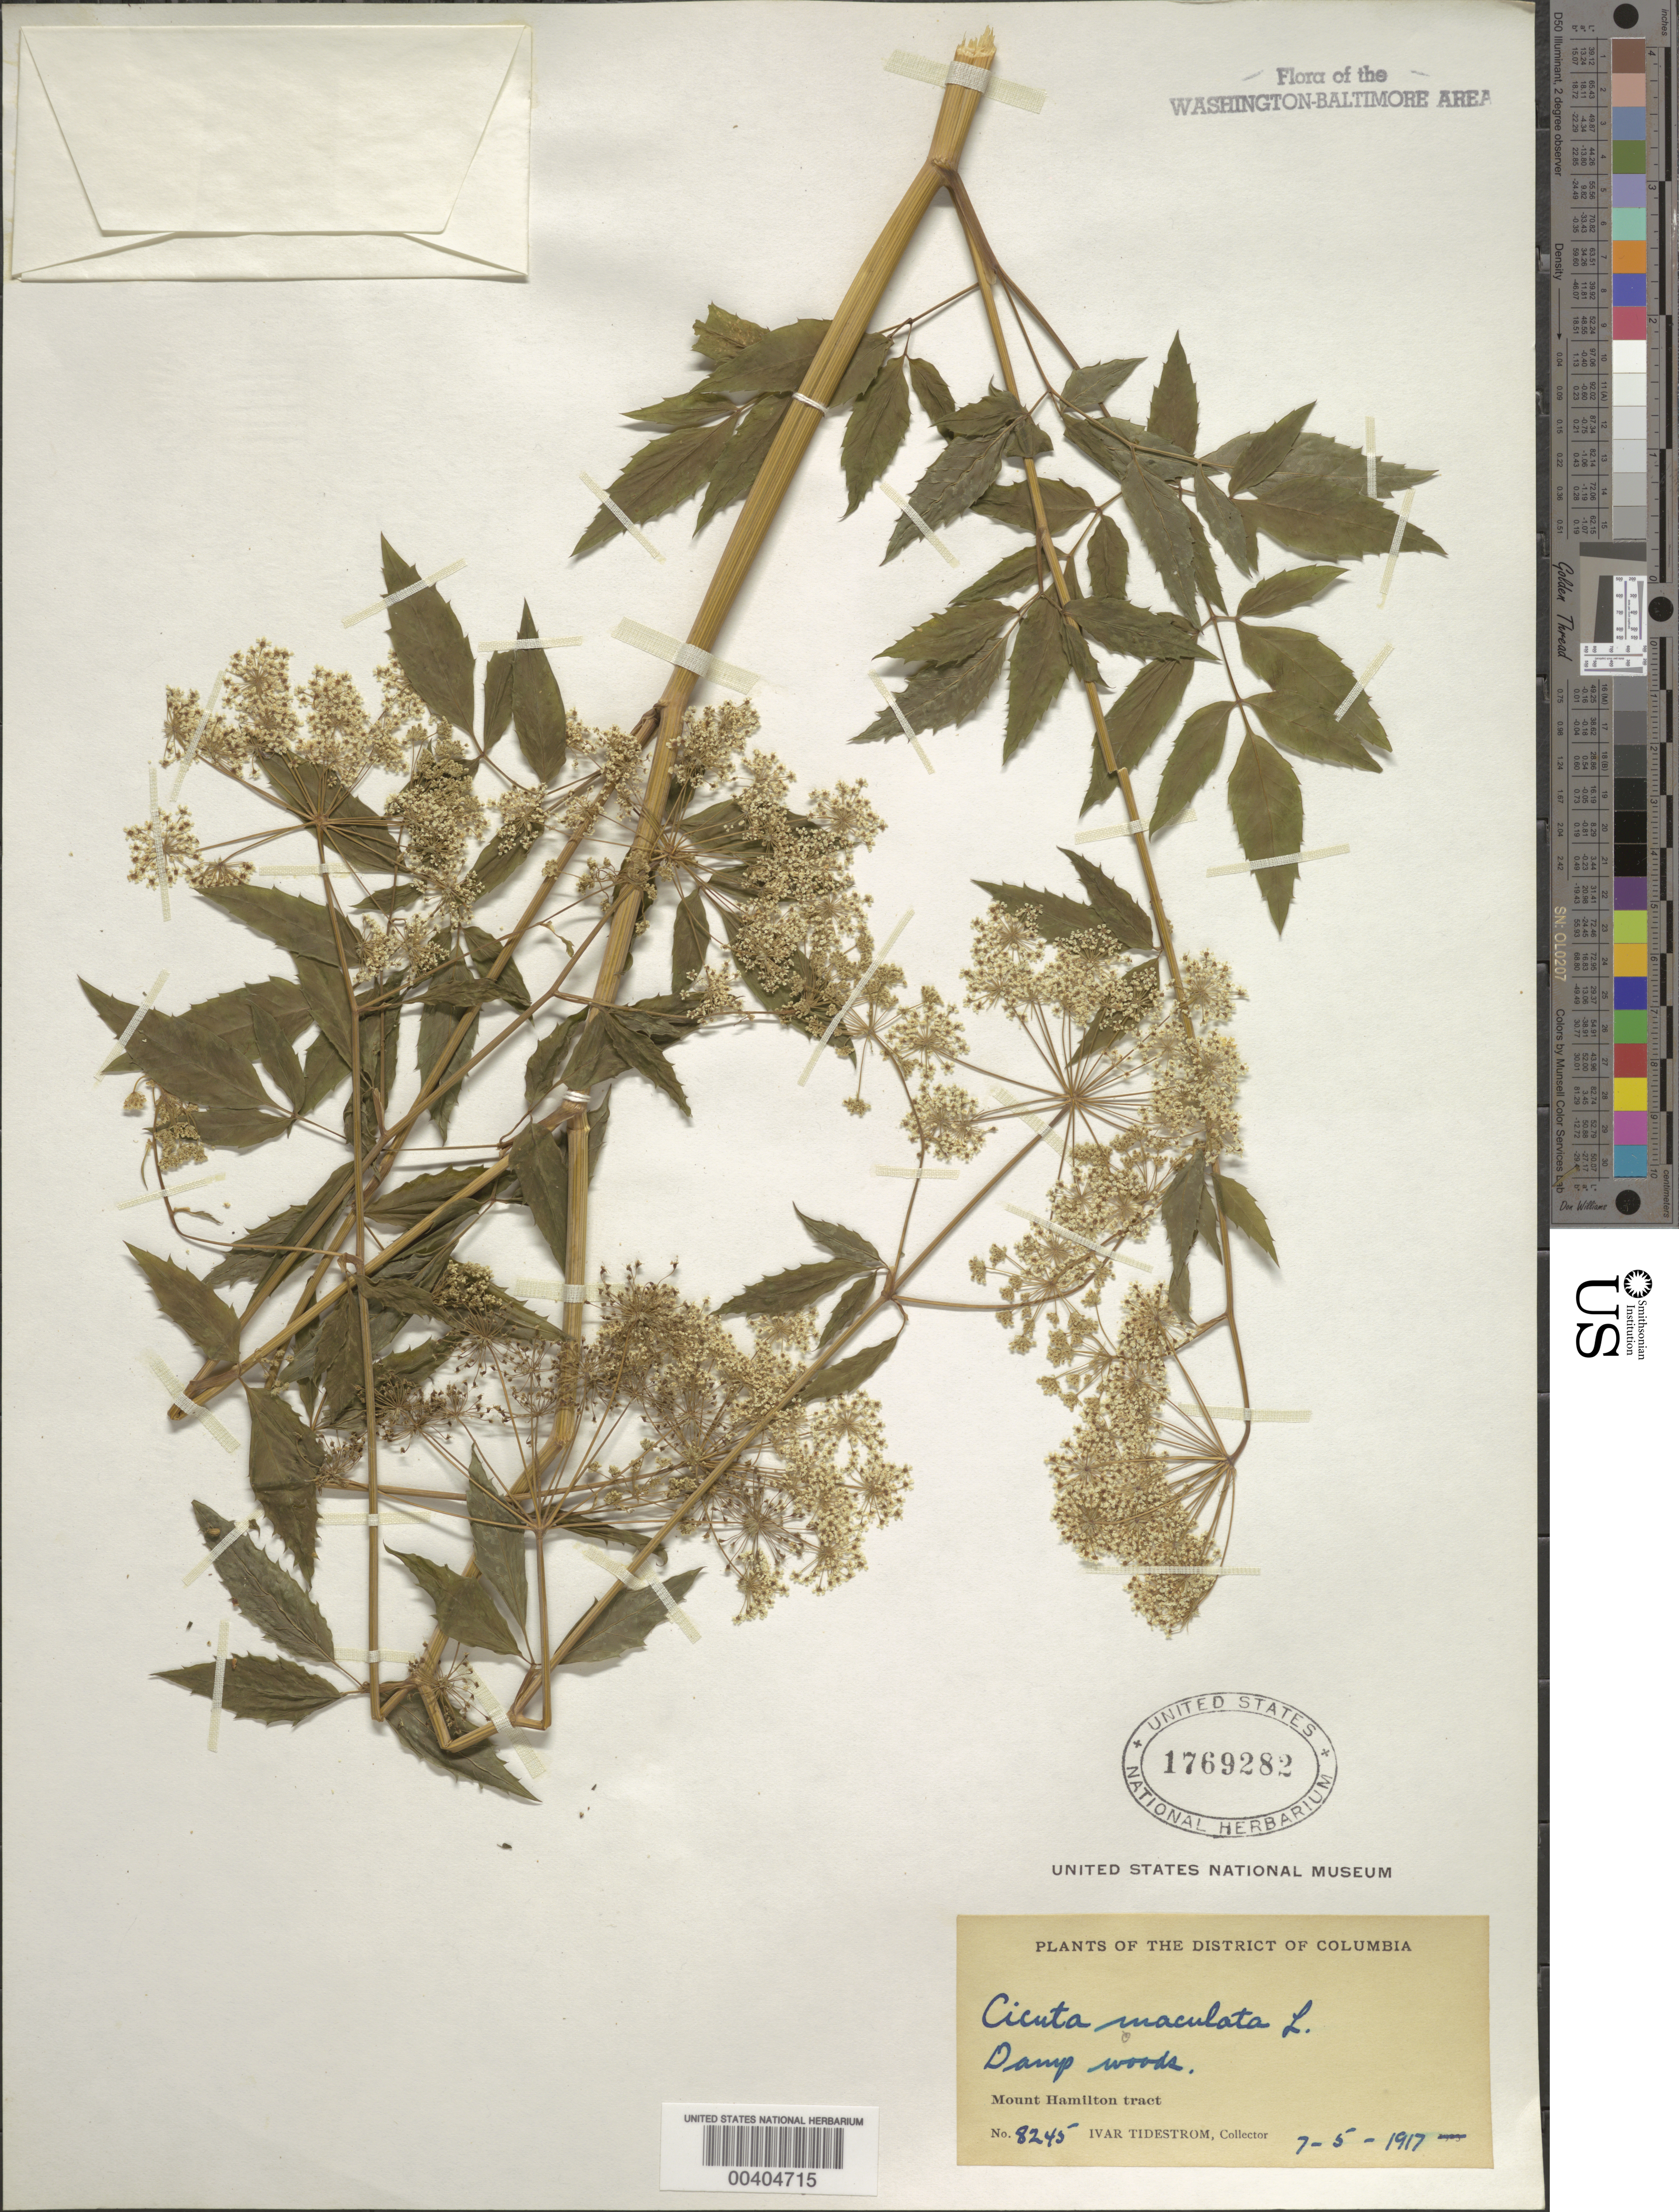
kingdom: Plantae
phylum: Tracheophyta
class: Magnoliopsida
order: Apiales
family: Apiaceae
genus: Cicuta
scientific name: Cicuta maculata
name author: L.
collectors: I. F. Tidestrom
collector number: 8245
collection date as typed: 07 May 1917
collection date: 1917-05-07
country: United States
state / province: District of Columbia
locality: Mount Hamilton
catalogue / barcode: US 1769282